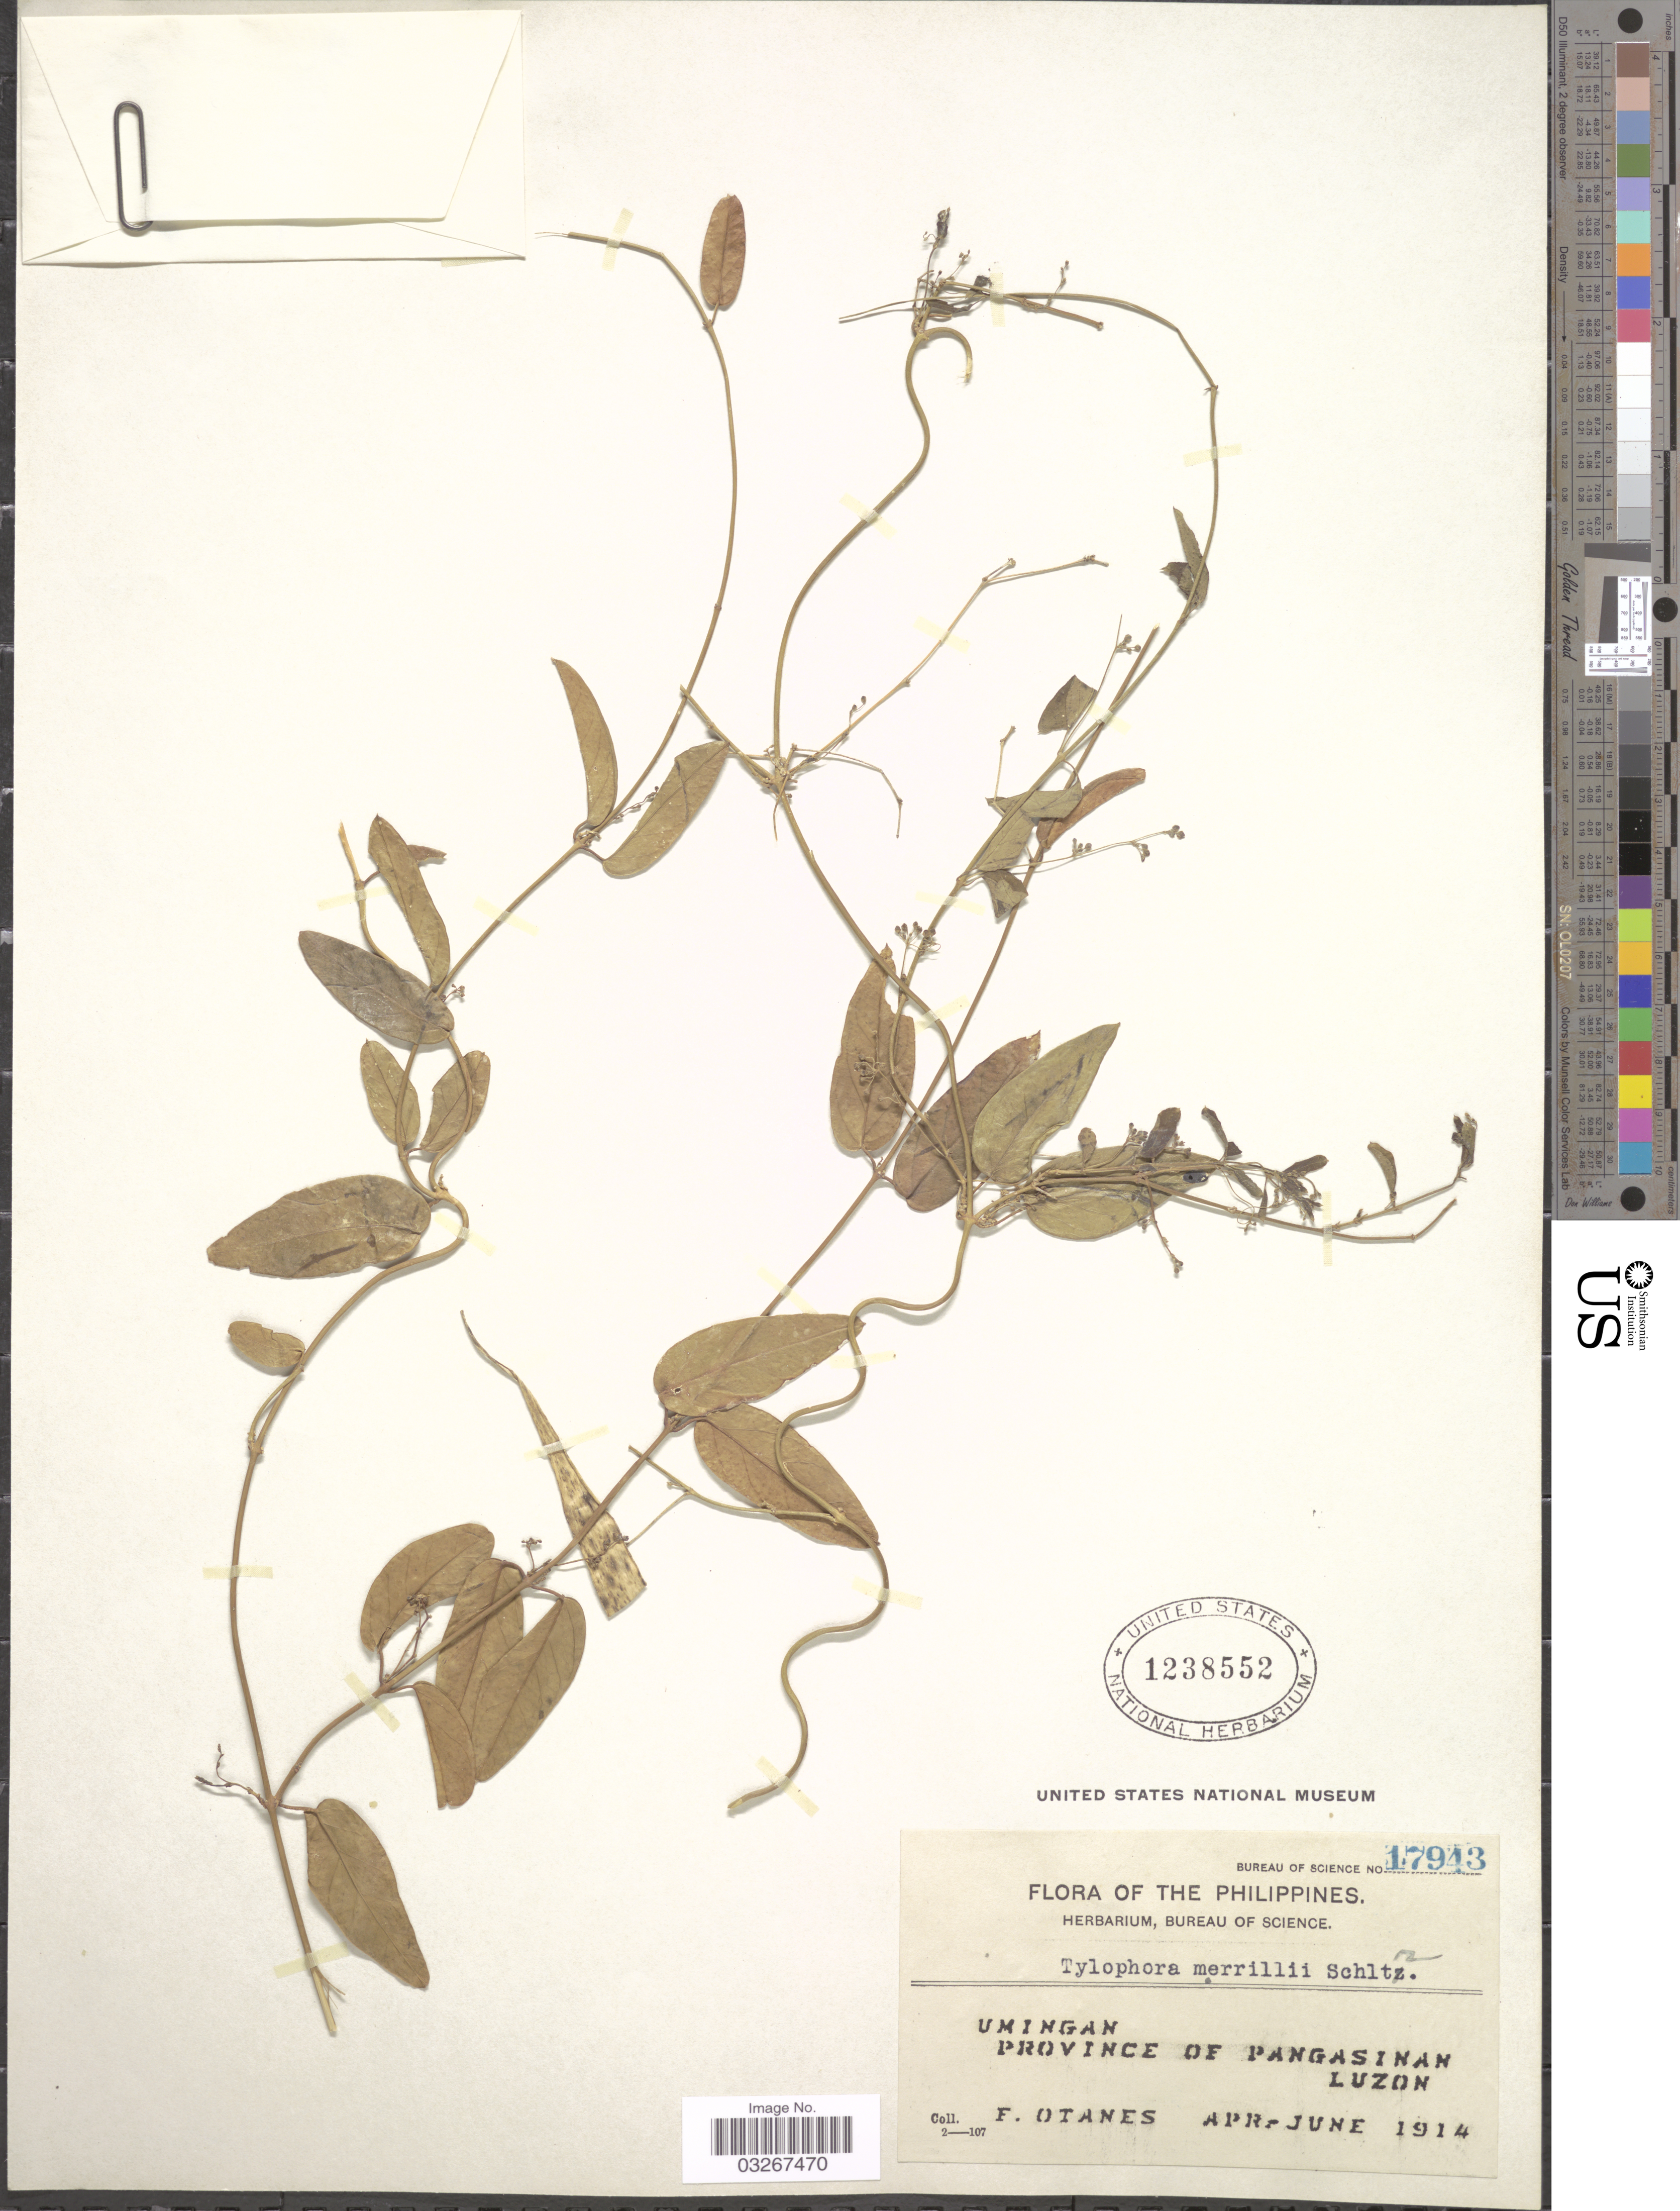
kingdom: Plantae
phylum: Tracheophyta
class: Magnoliopsida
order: Gentianales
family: Apocynaceae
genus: Tylophora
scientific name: Tylophora perrottetiana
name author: Decne.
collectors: F. Q. Otanes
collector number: Bureau of Science 17943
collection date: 1914-04/1914-06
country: Philippines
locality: Umingan. Province of Pangasinan, Luzon.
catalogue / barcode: US 1238552